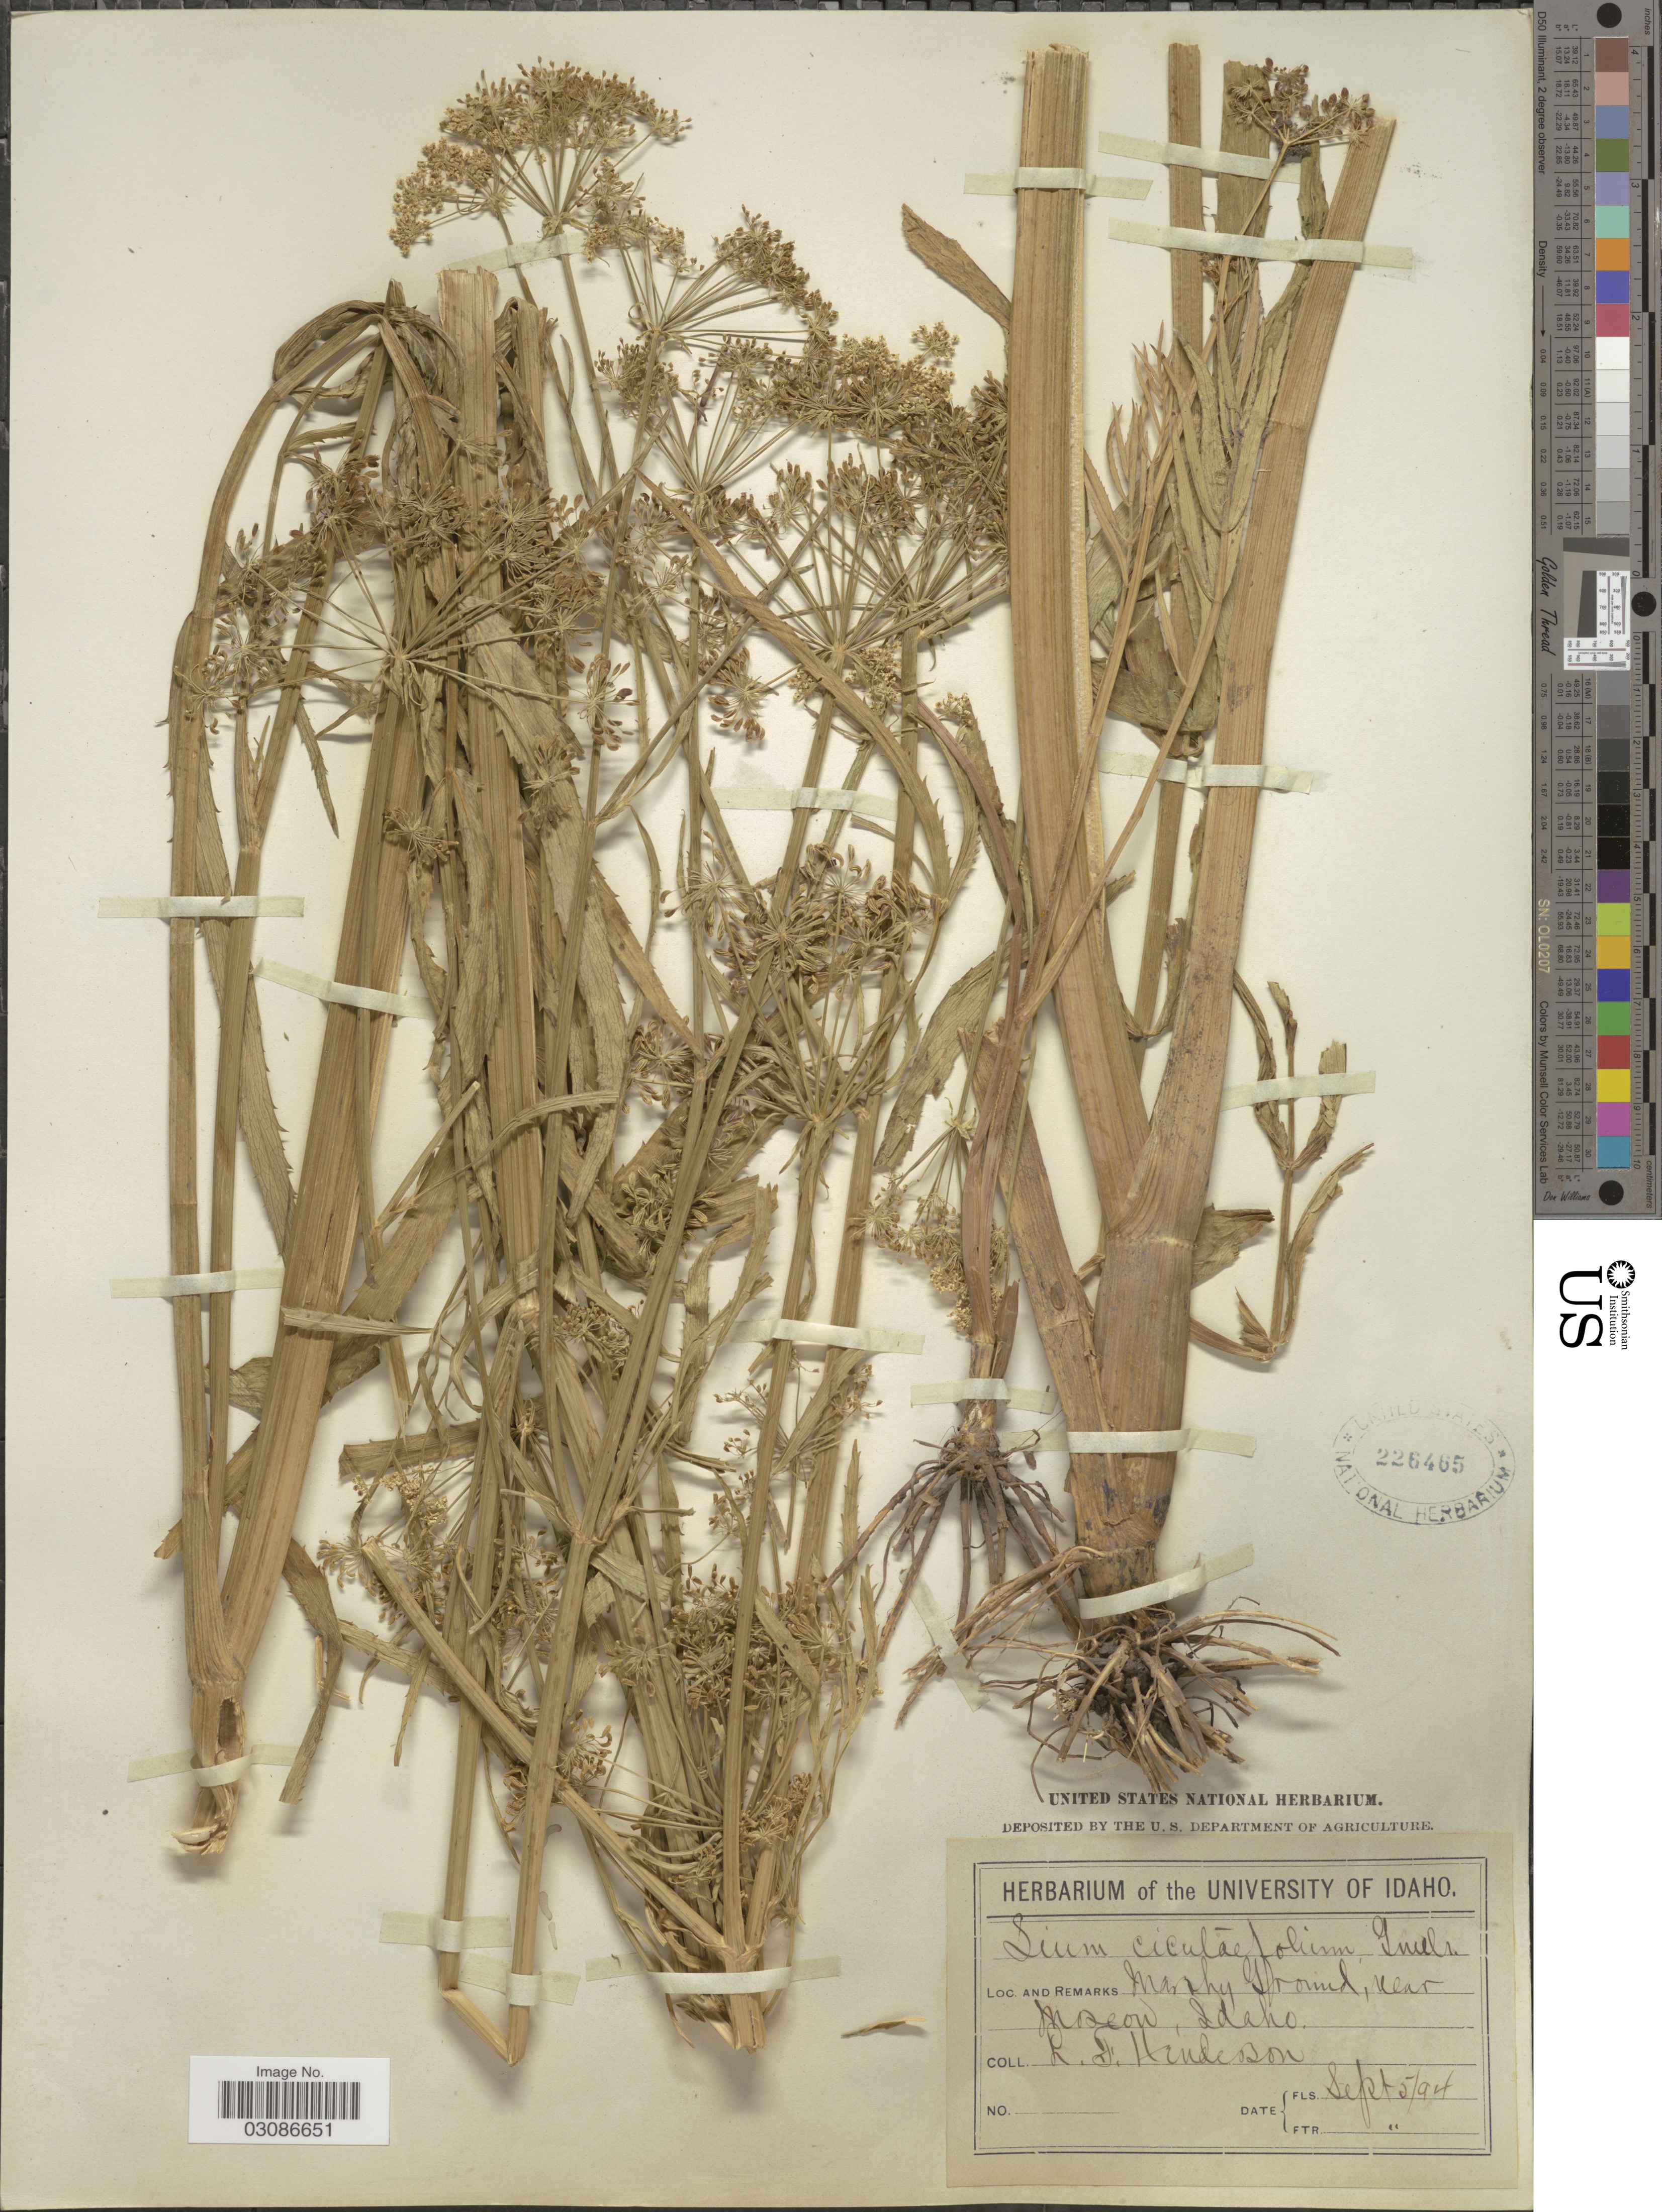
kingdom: Plantae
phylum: Tracheophyta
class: Magnoliopsida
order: Apiales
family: Apiaceae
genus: Sium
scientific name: Sium suave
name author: Walter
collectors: L. Henderson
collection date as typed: Transcribed d/m/y: 5/9/94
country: United States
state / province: Idaho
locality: Near Moscon, Idaho.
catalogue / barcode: US 226465